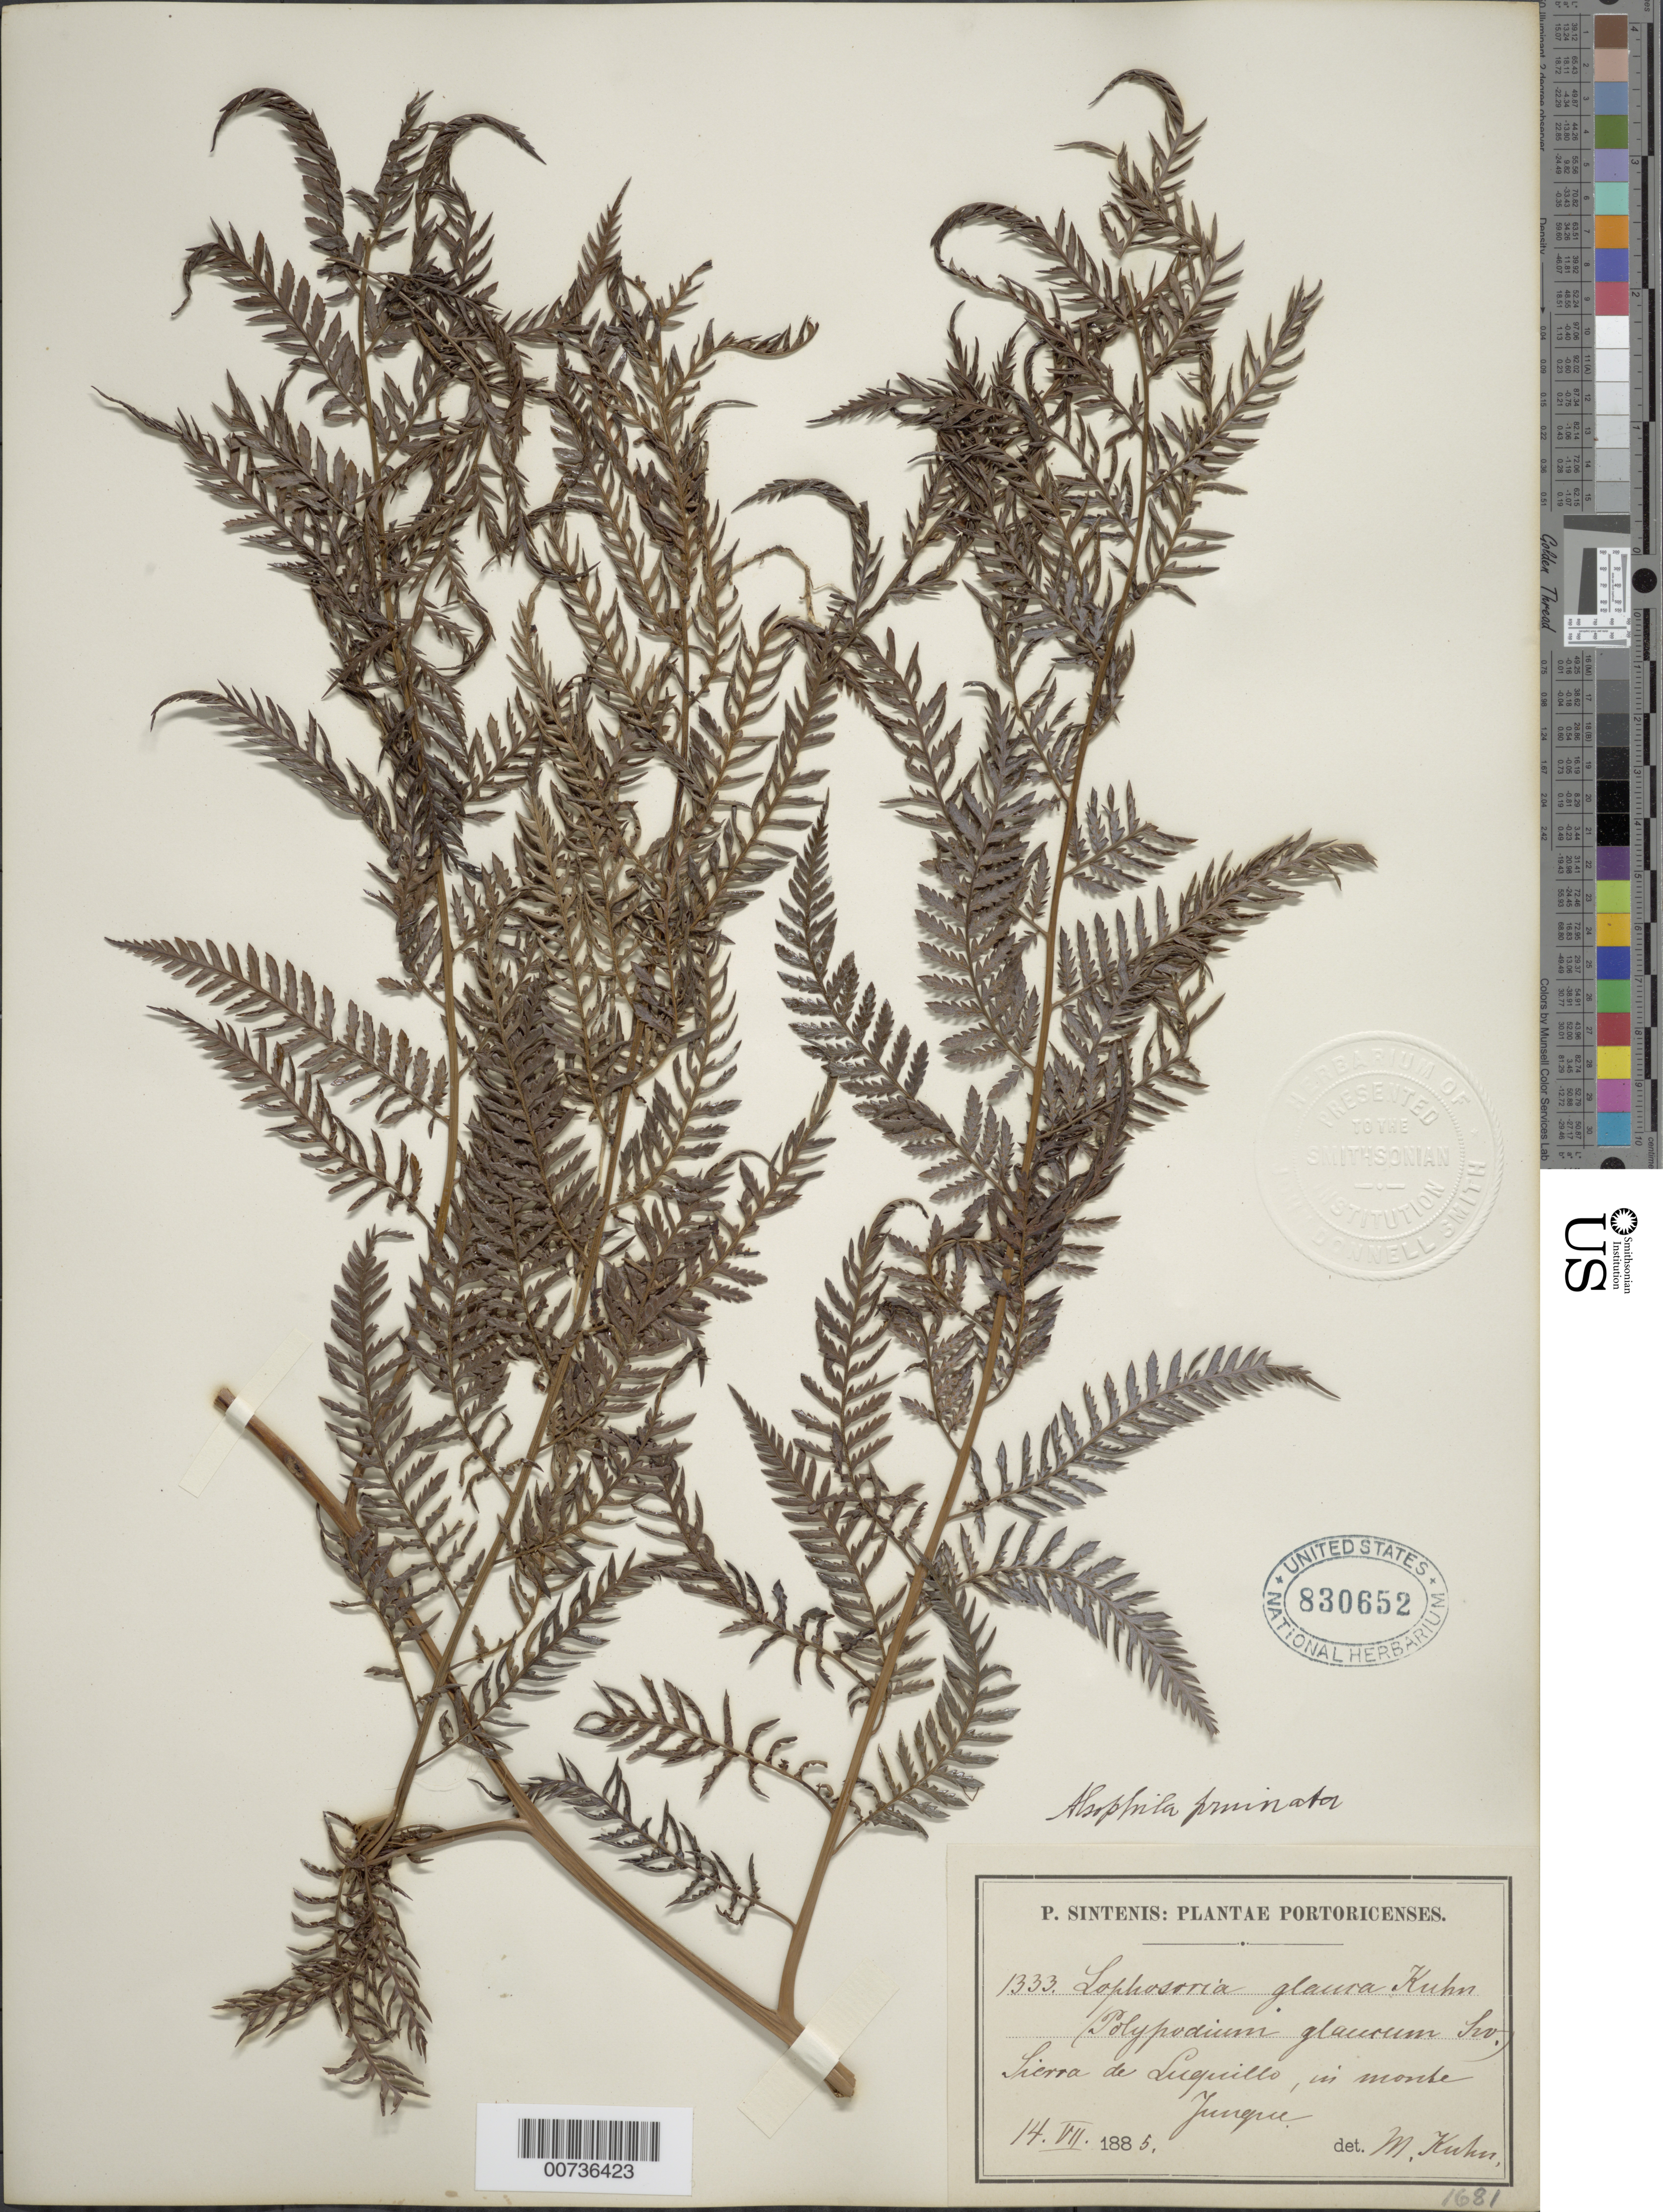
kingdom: Plantae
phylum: Tracheophyta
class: Polypodiopsida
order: Cyatheales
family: Dicksoniaceae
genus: Lophosoria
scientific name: Lophosoria quadripinnata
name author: (J.F. Gmel.) C. Chr.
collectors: P. Sintenis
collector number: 1333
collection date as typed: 14 Jul 1885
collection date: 1885-07-14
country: Puerto Rico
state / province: Luquillo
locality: Sierra de Luquillo, El Yunque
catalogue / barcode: US 830652